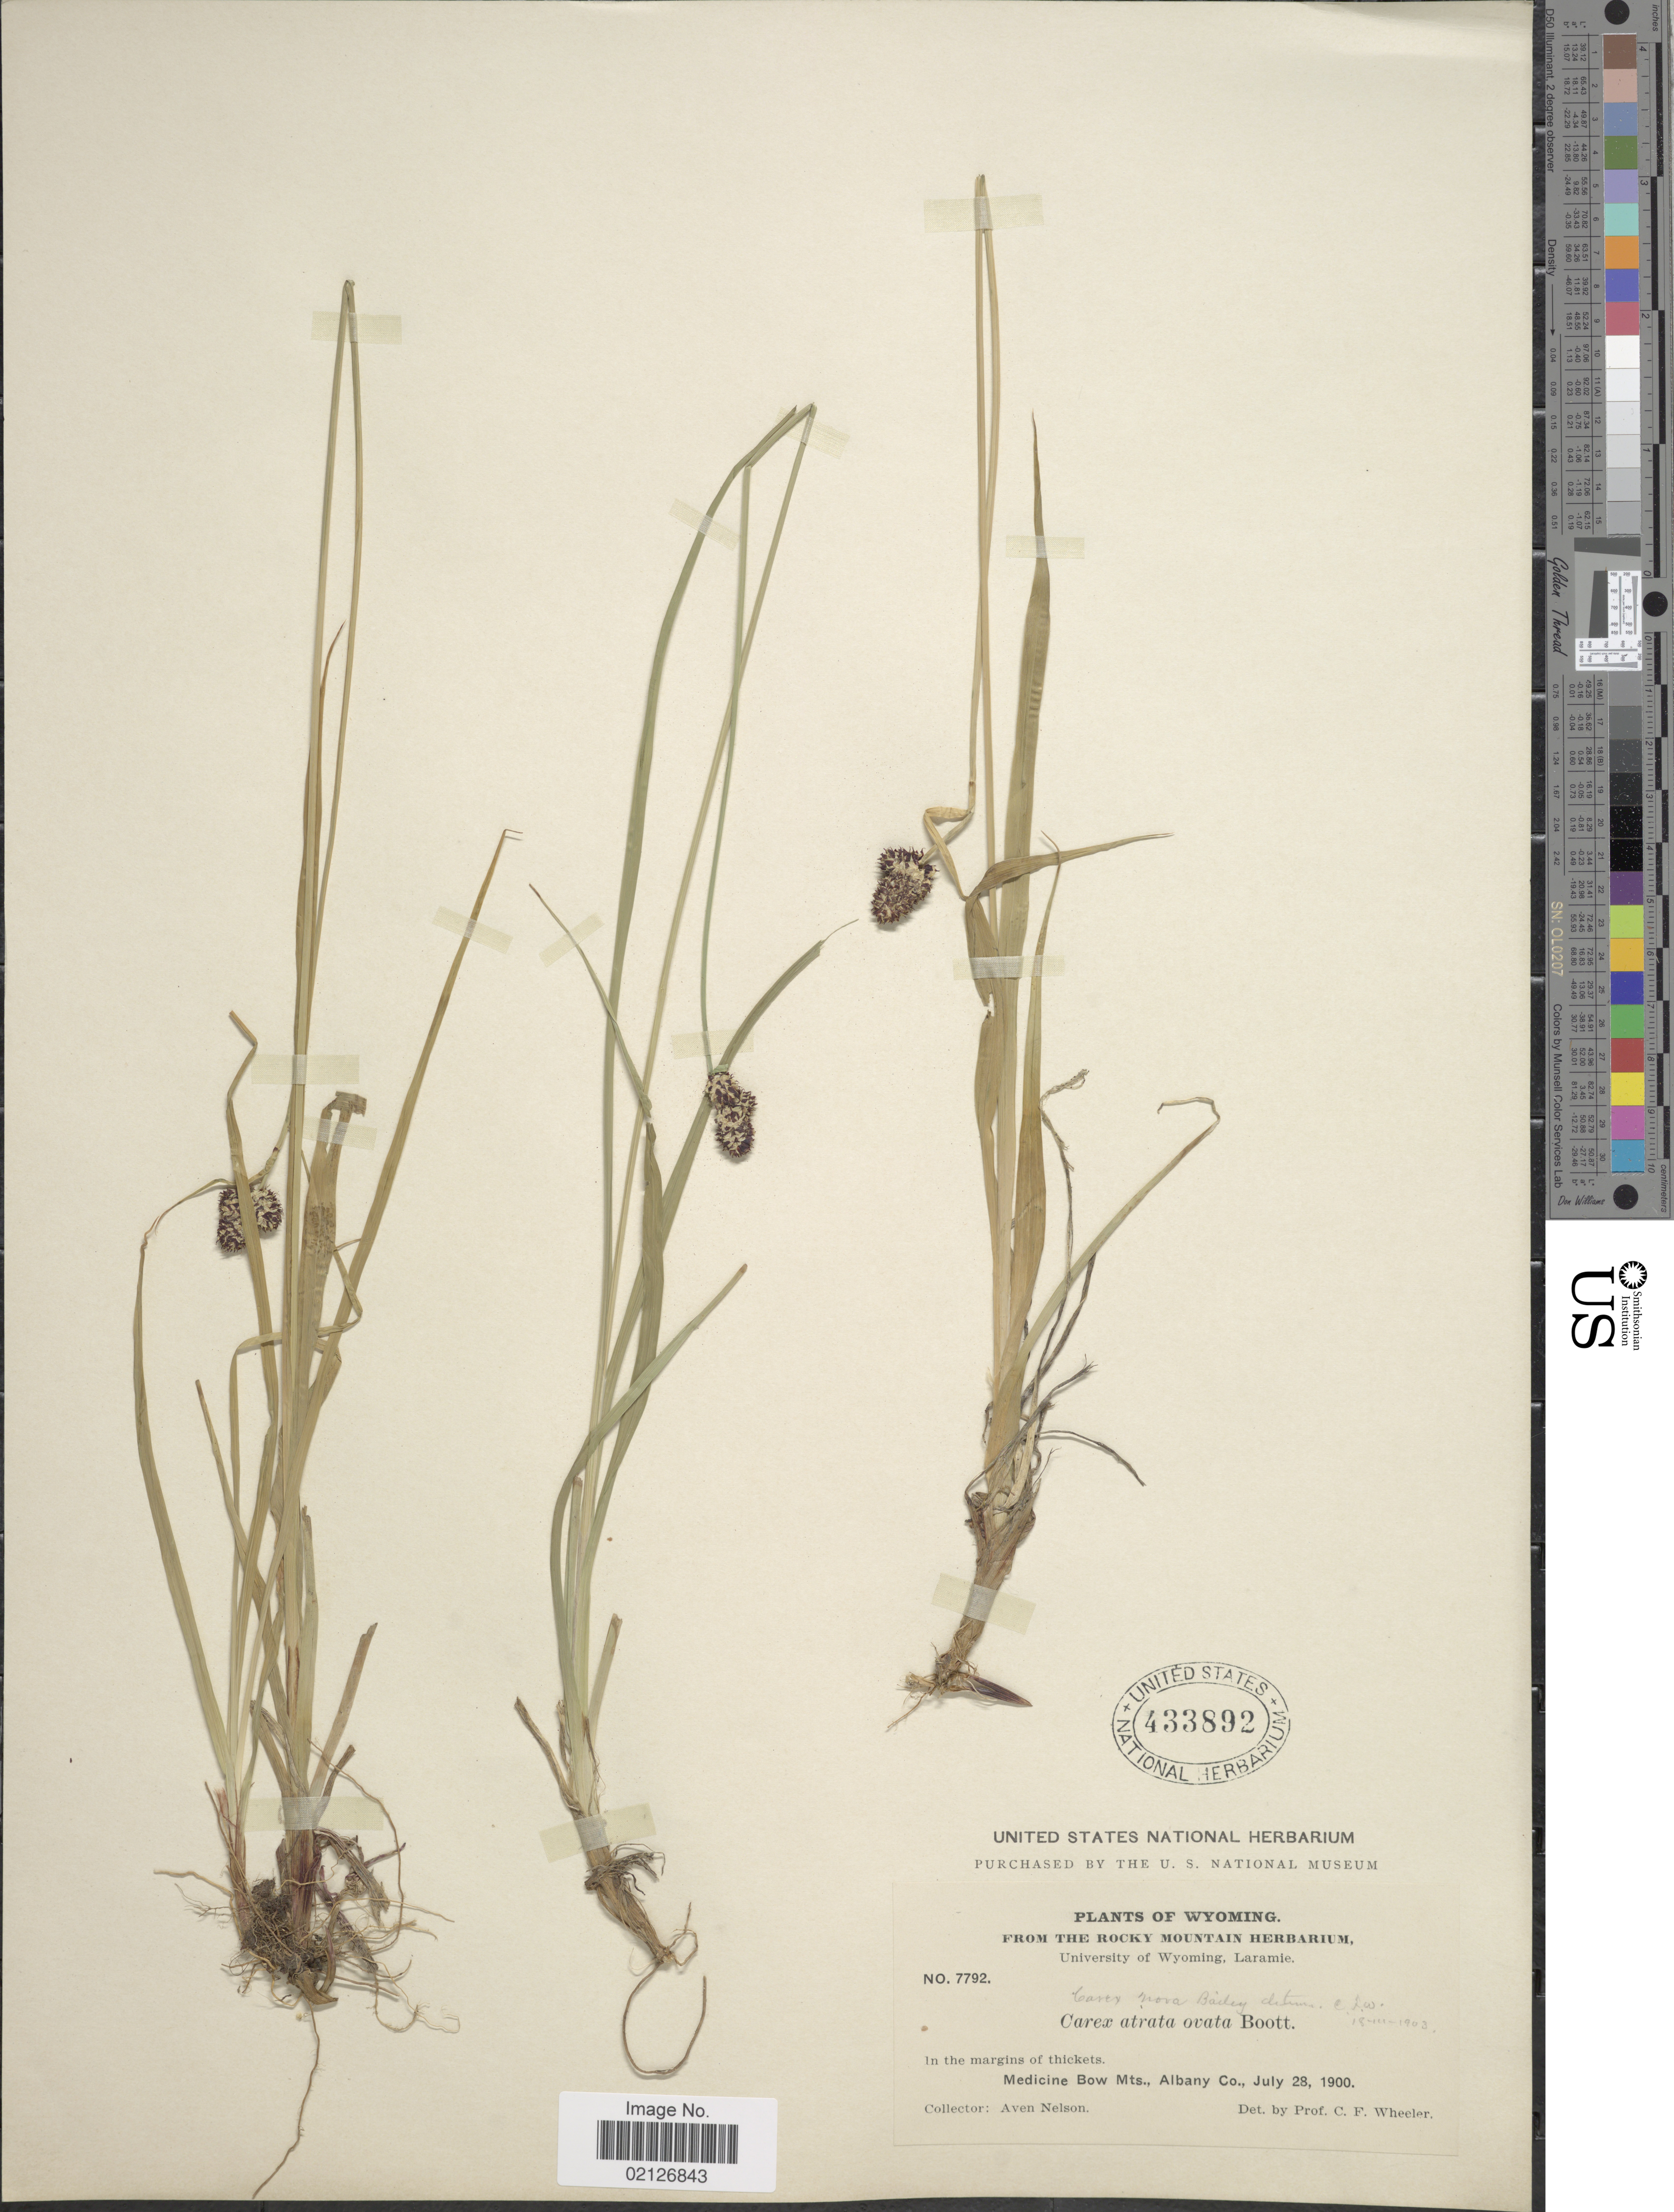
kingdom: Plantae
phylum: Tracheophyta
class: Liliopsida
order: Poales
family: Cyperaceae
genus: Carex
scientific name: Carex nova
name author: L.H. Bailey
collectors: A. Nelson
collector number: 7792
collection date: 1900-07-28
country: United States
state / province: Wyoming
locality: In the margins of thickets, Medicine Bow Mts., Albany Co.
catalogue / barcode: US 433892